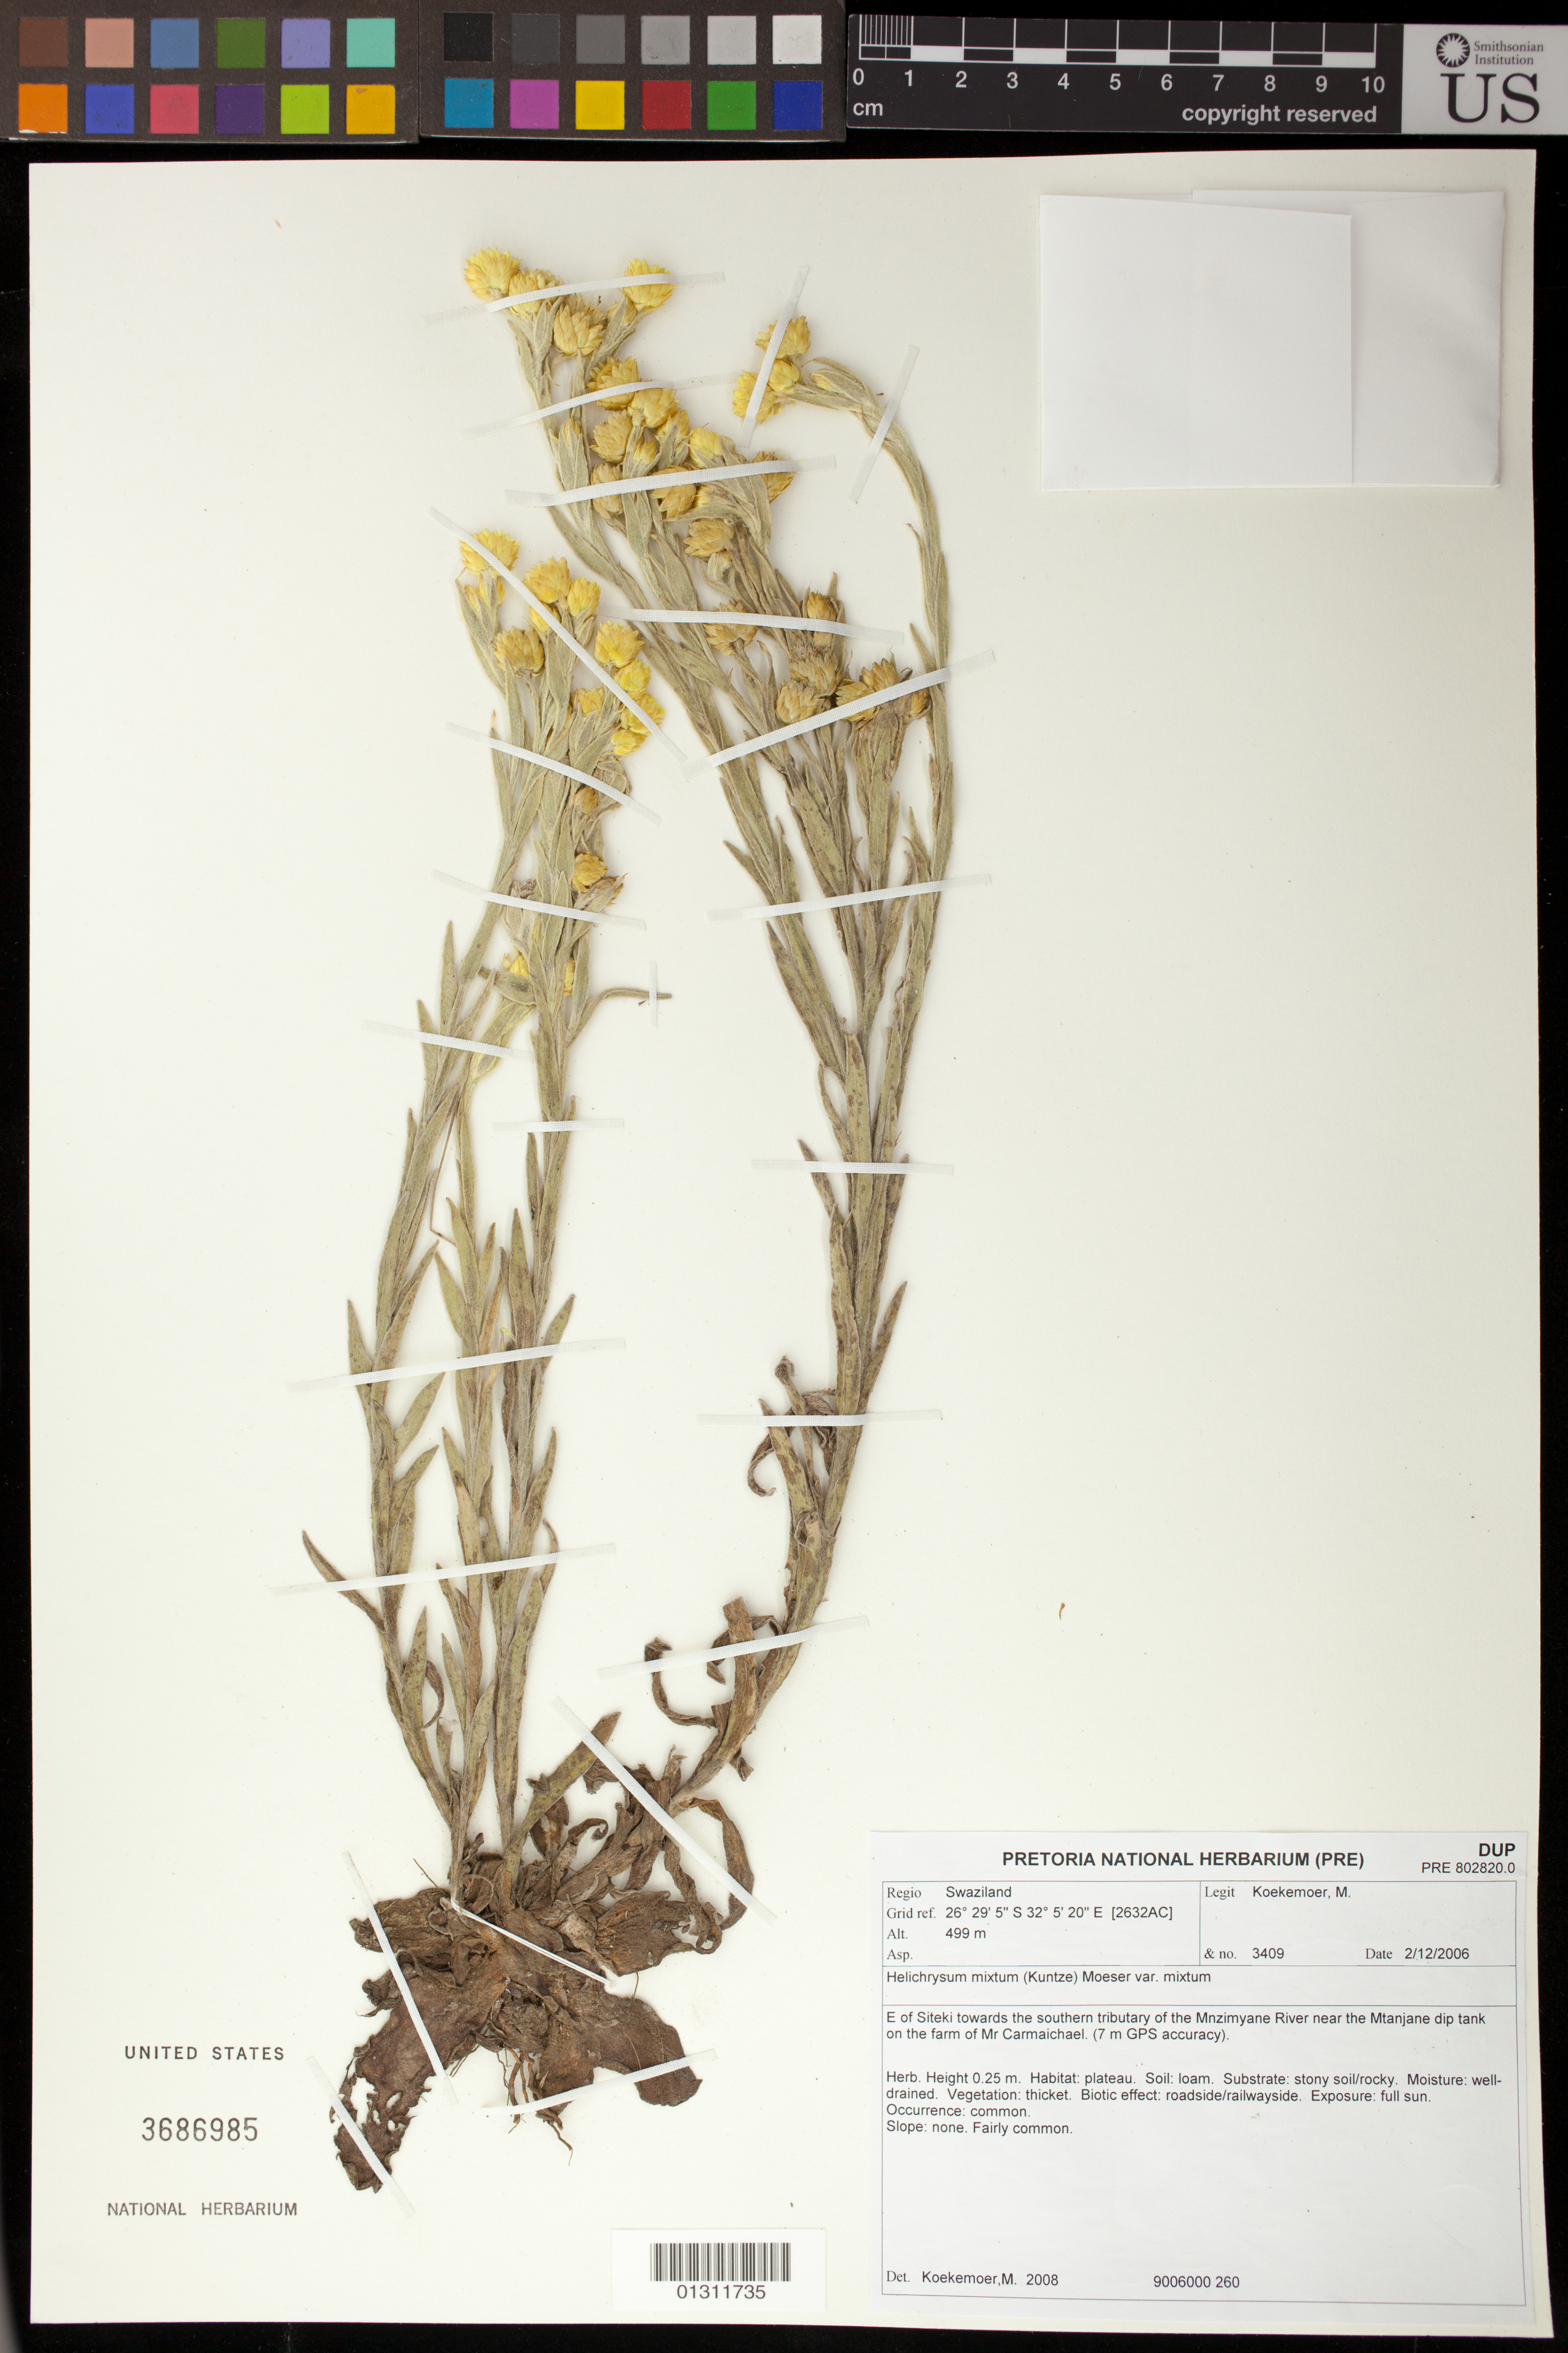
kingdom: Plantae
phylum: Tracheophyta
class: Magnoliopsida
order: Asterales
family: Asteraceae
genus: Helichrysum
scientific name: Helichrysum mixtum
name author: (Kuntze) Moeser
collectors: M. Koekemoer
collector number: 3409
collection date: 2006-12-02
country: Eswatini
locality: E of Siteki towards the southern tributary of the Mnzimyane River near the Mtanjane dip tank on the farm of Mr Carmaichael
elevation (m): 499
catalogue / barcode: US 3686985